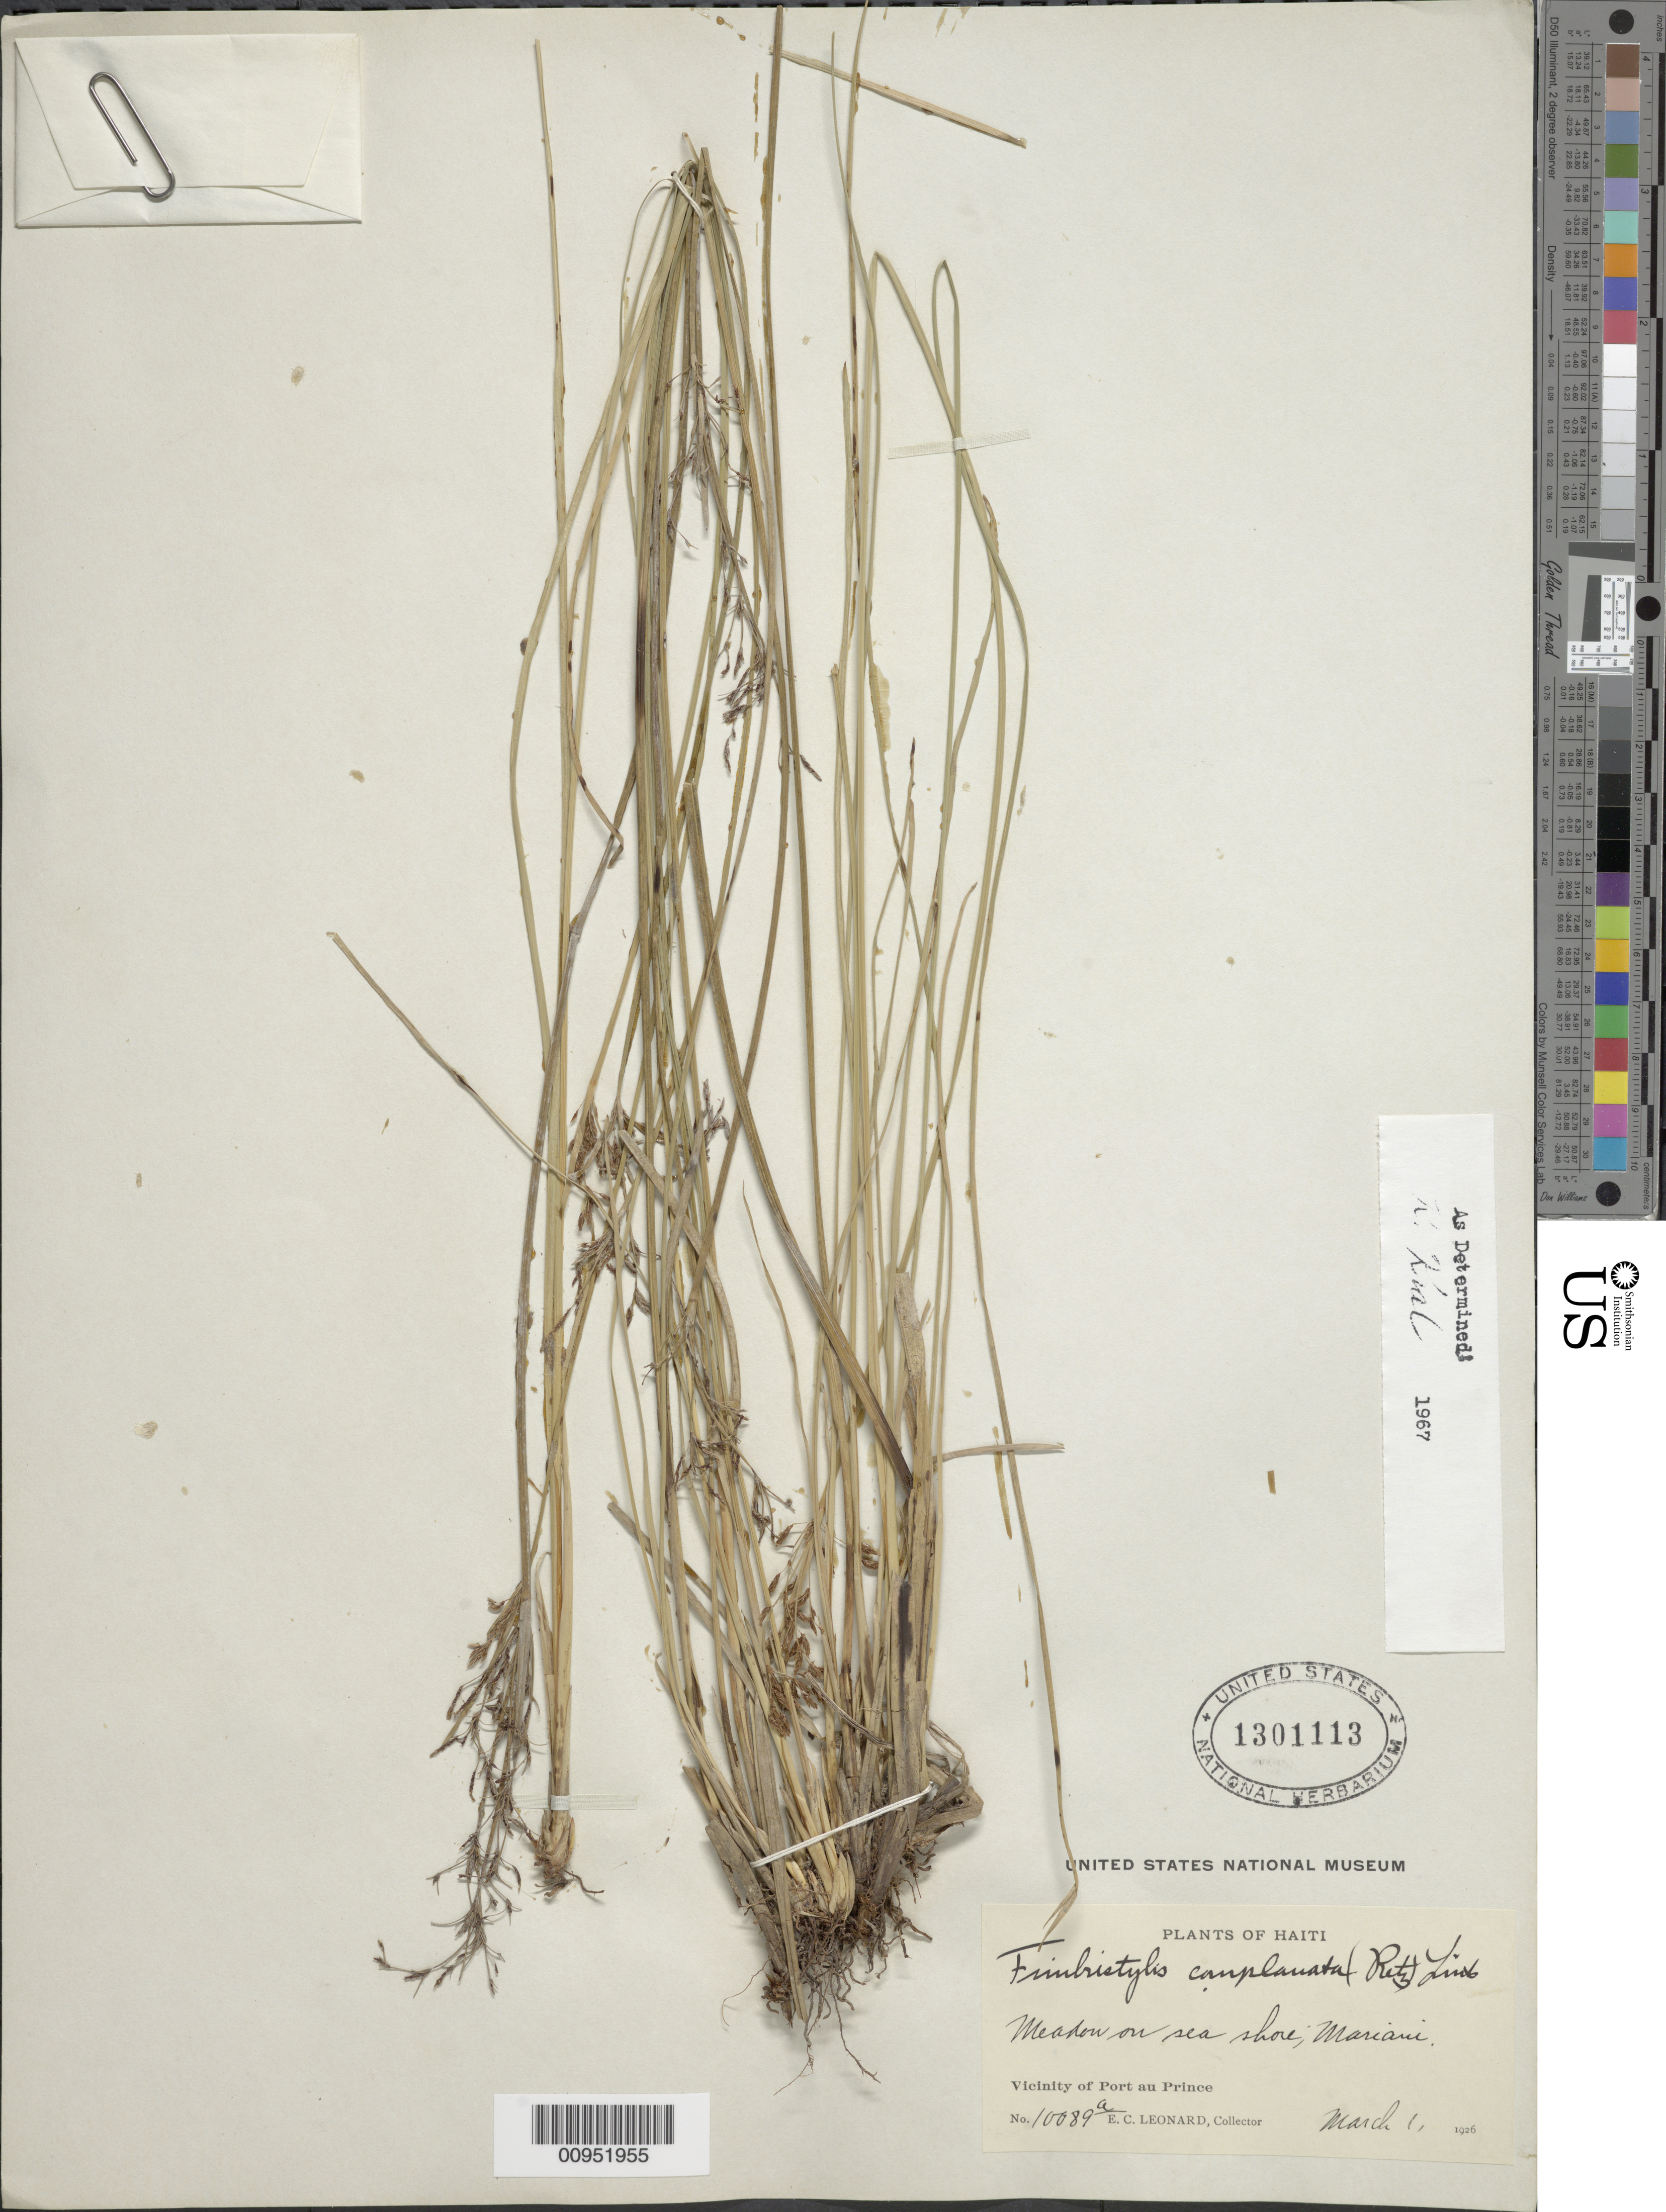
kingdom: Plantae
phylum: Tracheophyta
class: Liliopsida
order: Poales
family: Cyperaceae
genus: Fimbristylis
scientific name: Fimbristylis complanata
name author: (Retz.) Link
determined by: Kral, Robert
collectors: E. C. Leonard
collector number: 10089A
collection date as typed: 01 Mar 1926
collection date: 1926-03-01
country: Haiti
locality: Vicinity of Port au Prince, meadow on sea shore, Mariani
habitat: Meadow on sea shore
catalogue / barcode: US 3101113